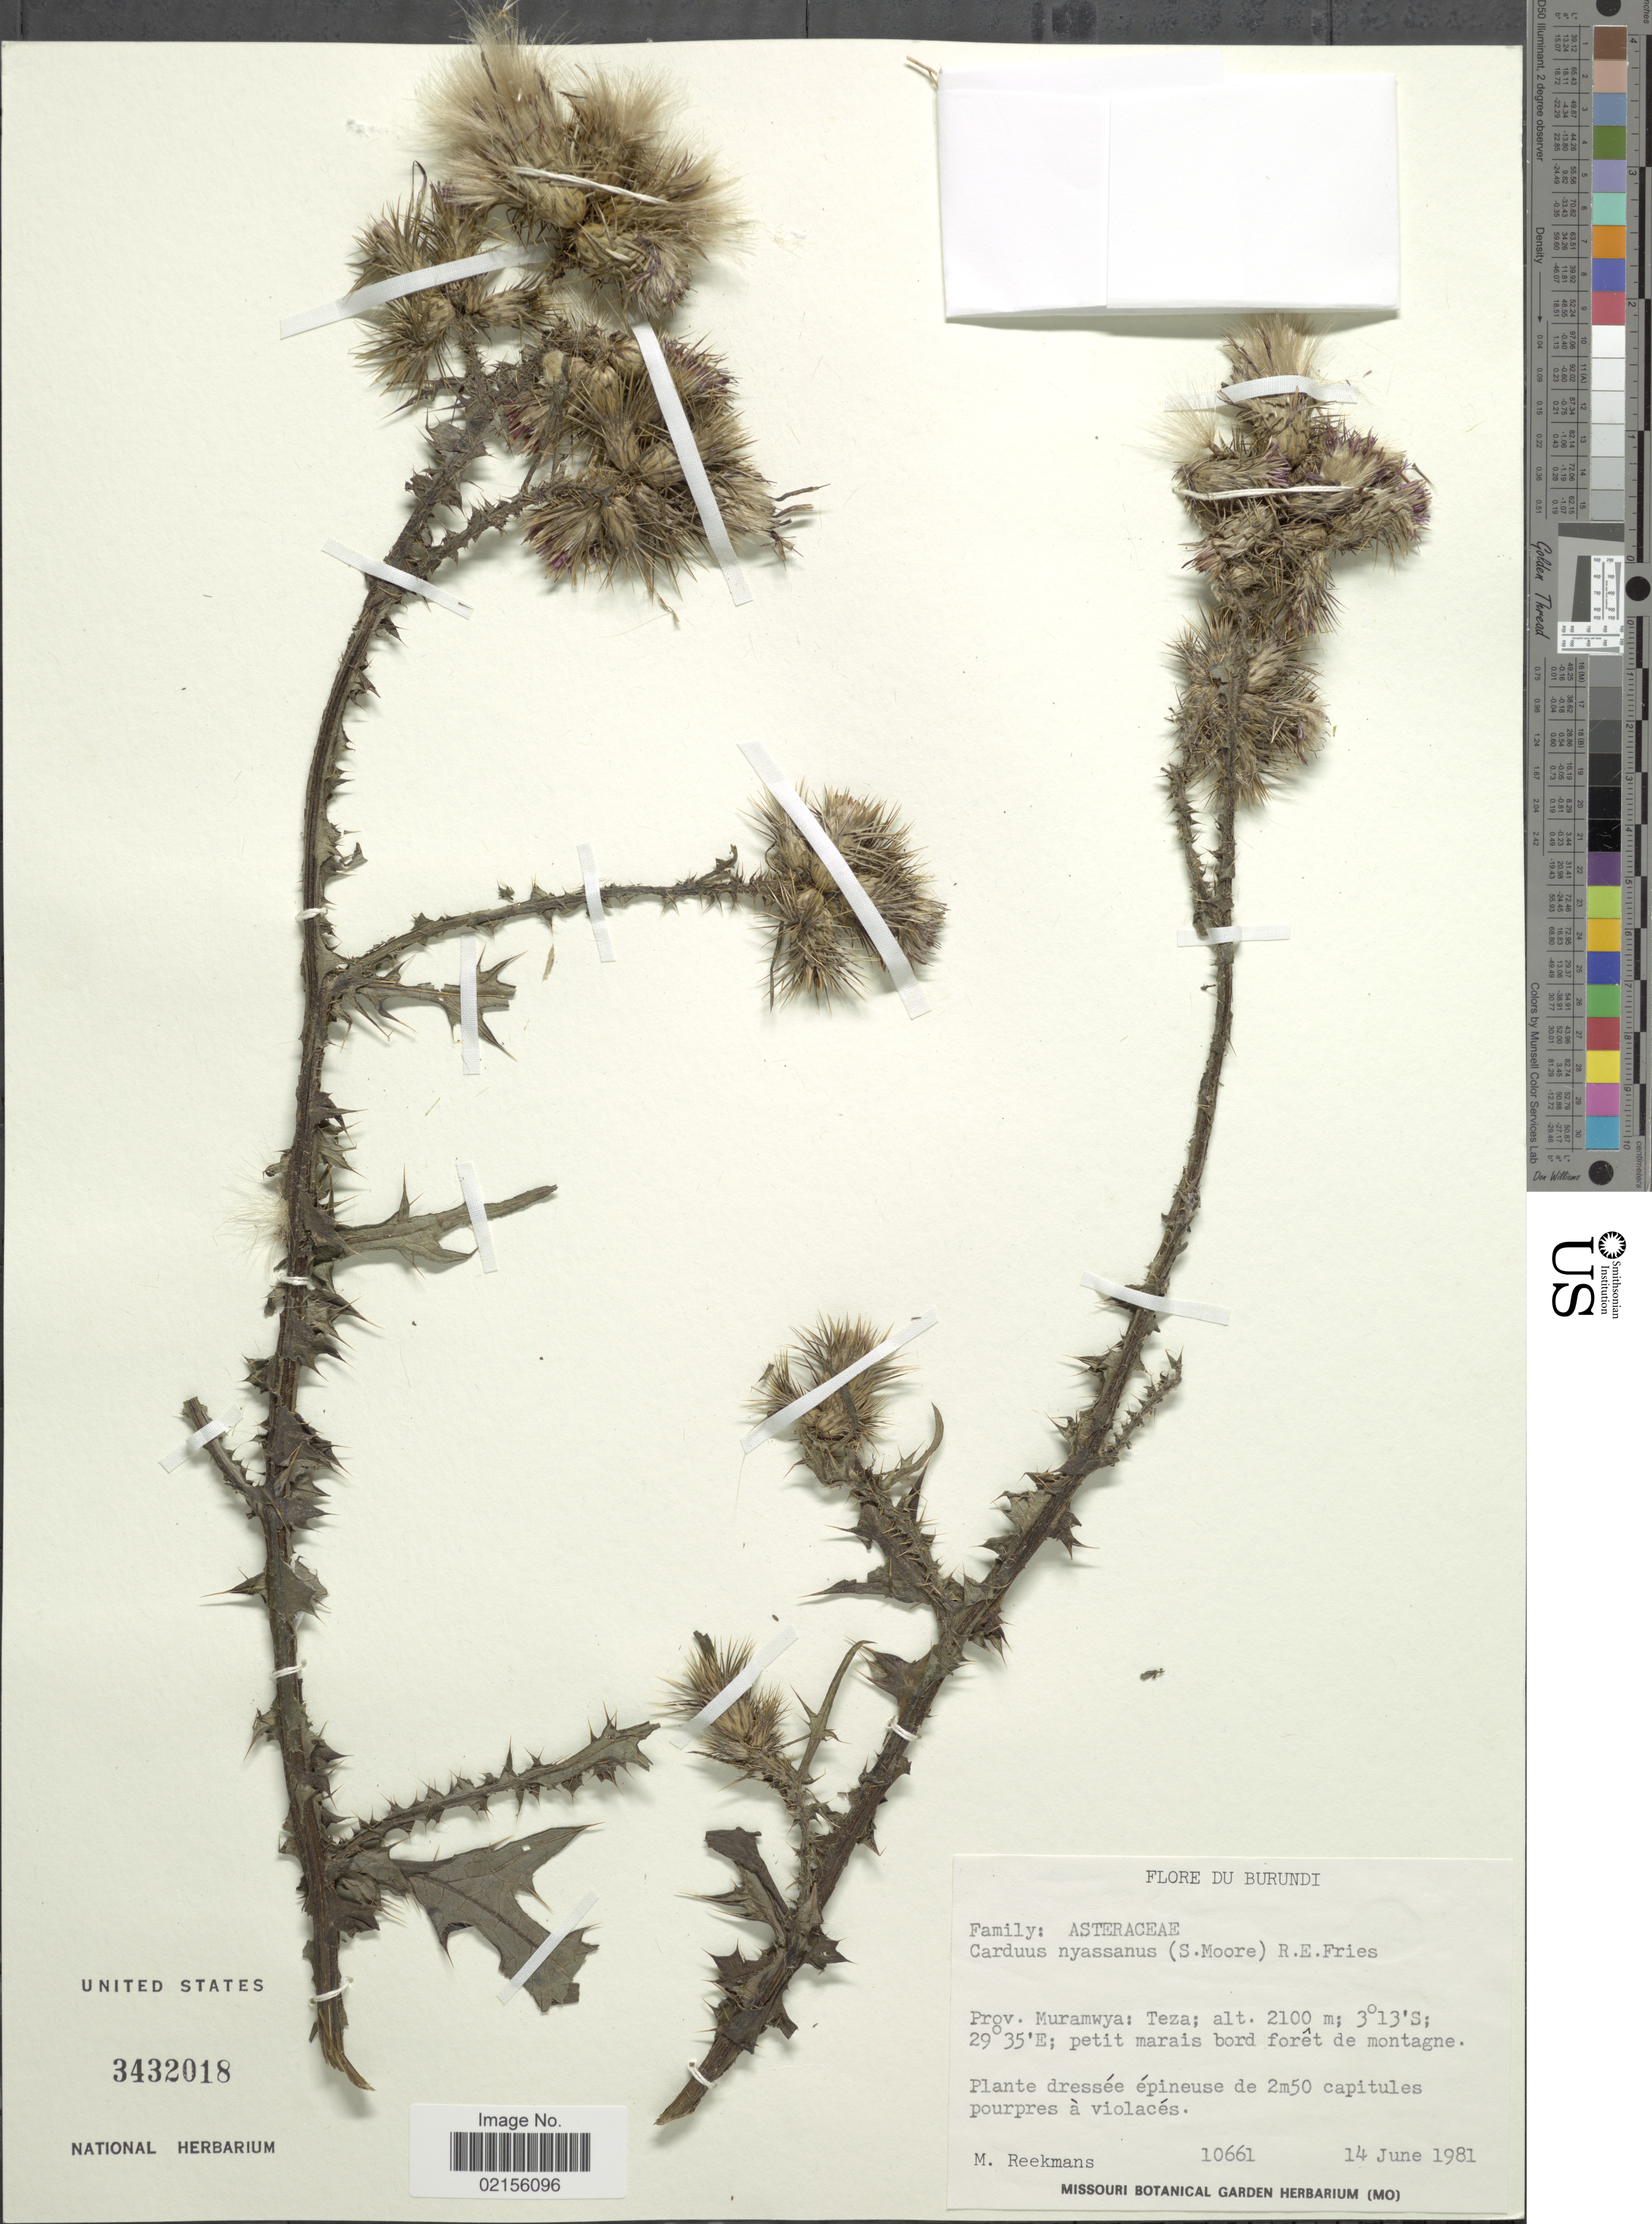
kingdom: Plantae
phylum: Tracheophyta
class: Magnoliopsida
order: Asterales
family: Asteraceae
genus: Carduus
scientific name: Carduus nyassanus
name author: (S. Moore) R.E. Fr.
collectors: M. Reekmans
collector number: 10661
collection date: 1981-06-14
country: Burundi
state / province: Muramvya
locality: Teza; petit marais bord forêt de montagne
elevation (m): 2100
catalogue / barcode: US 3432018